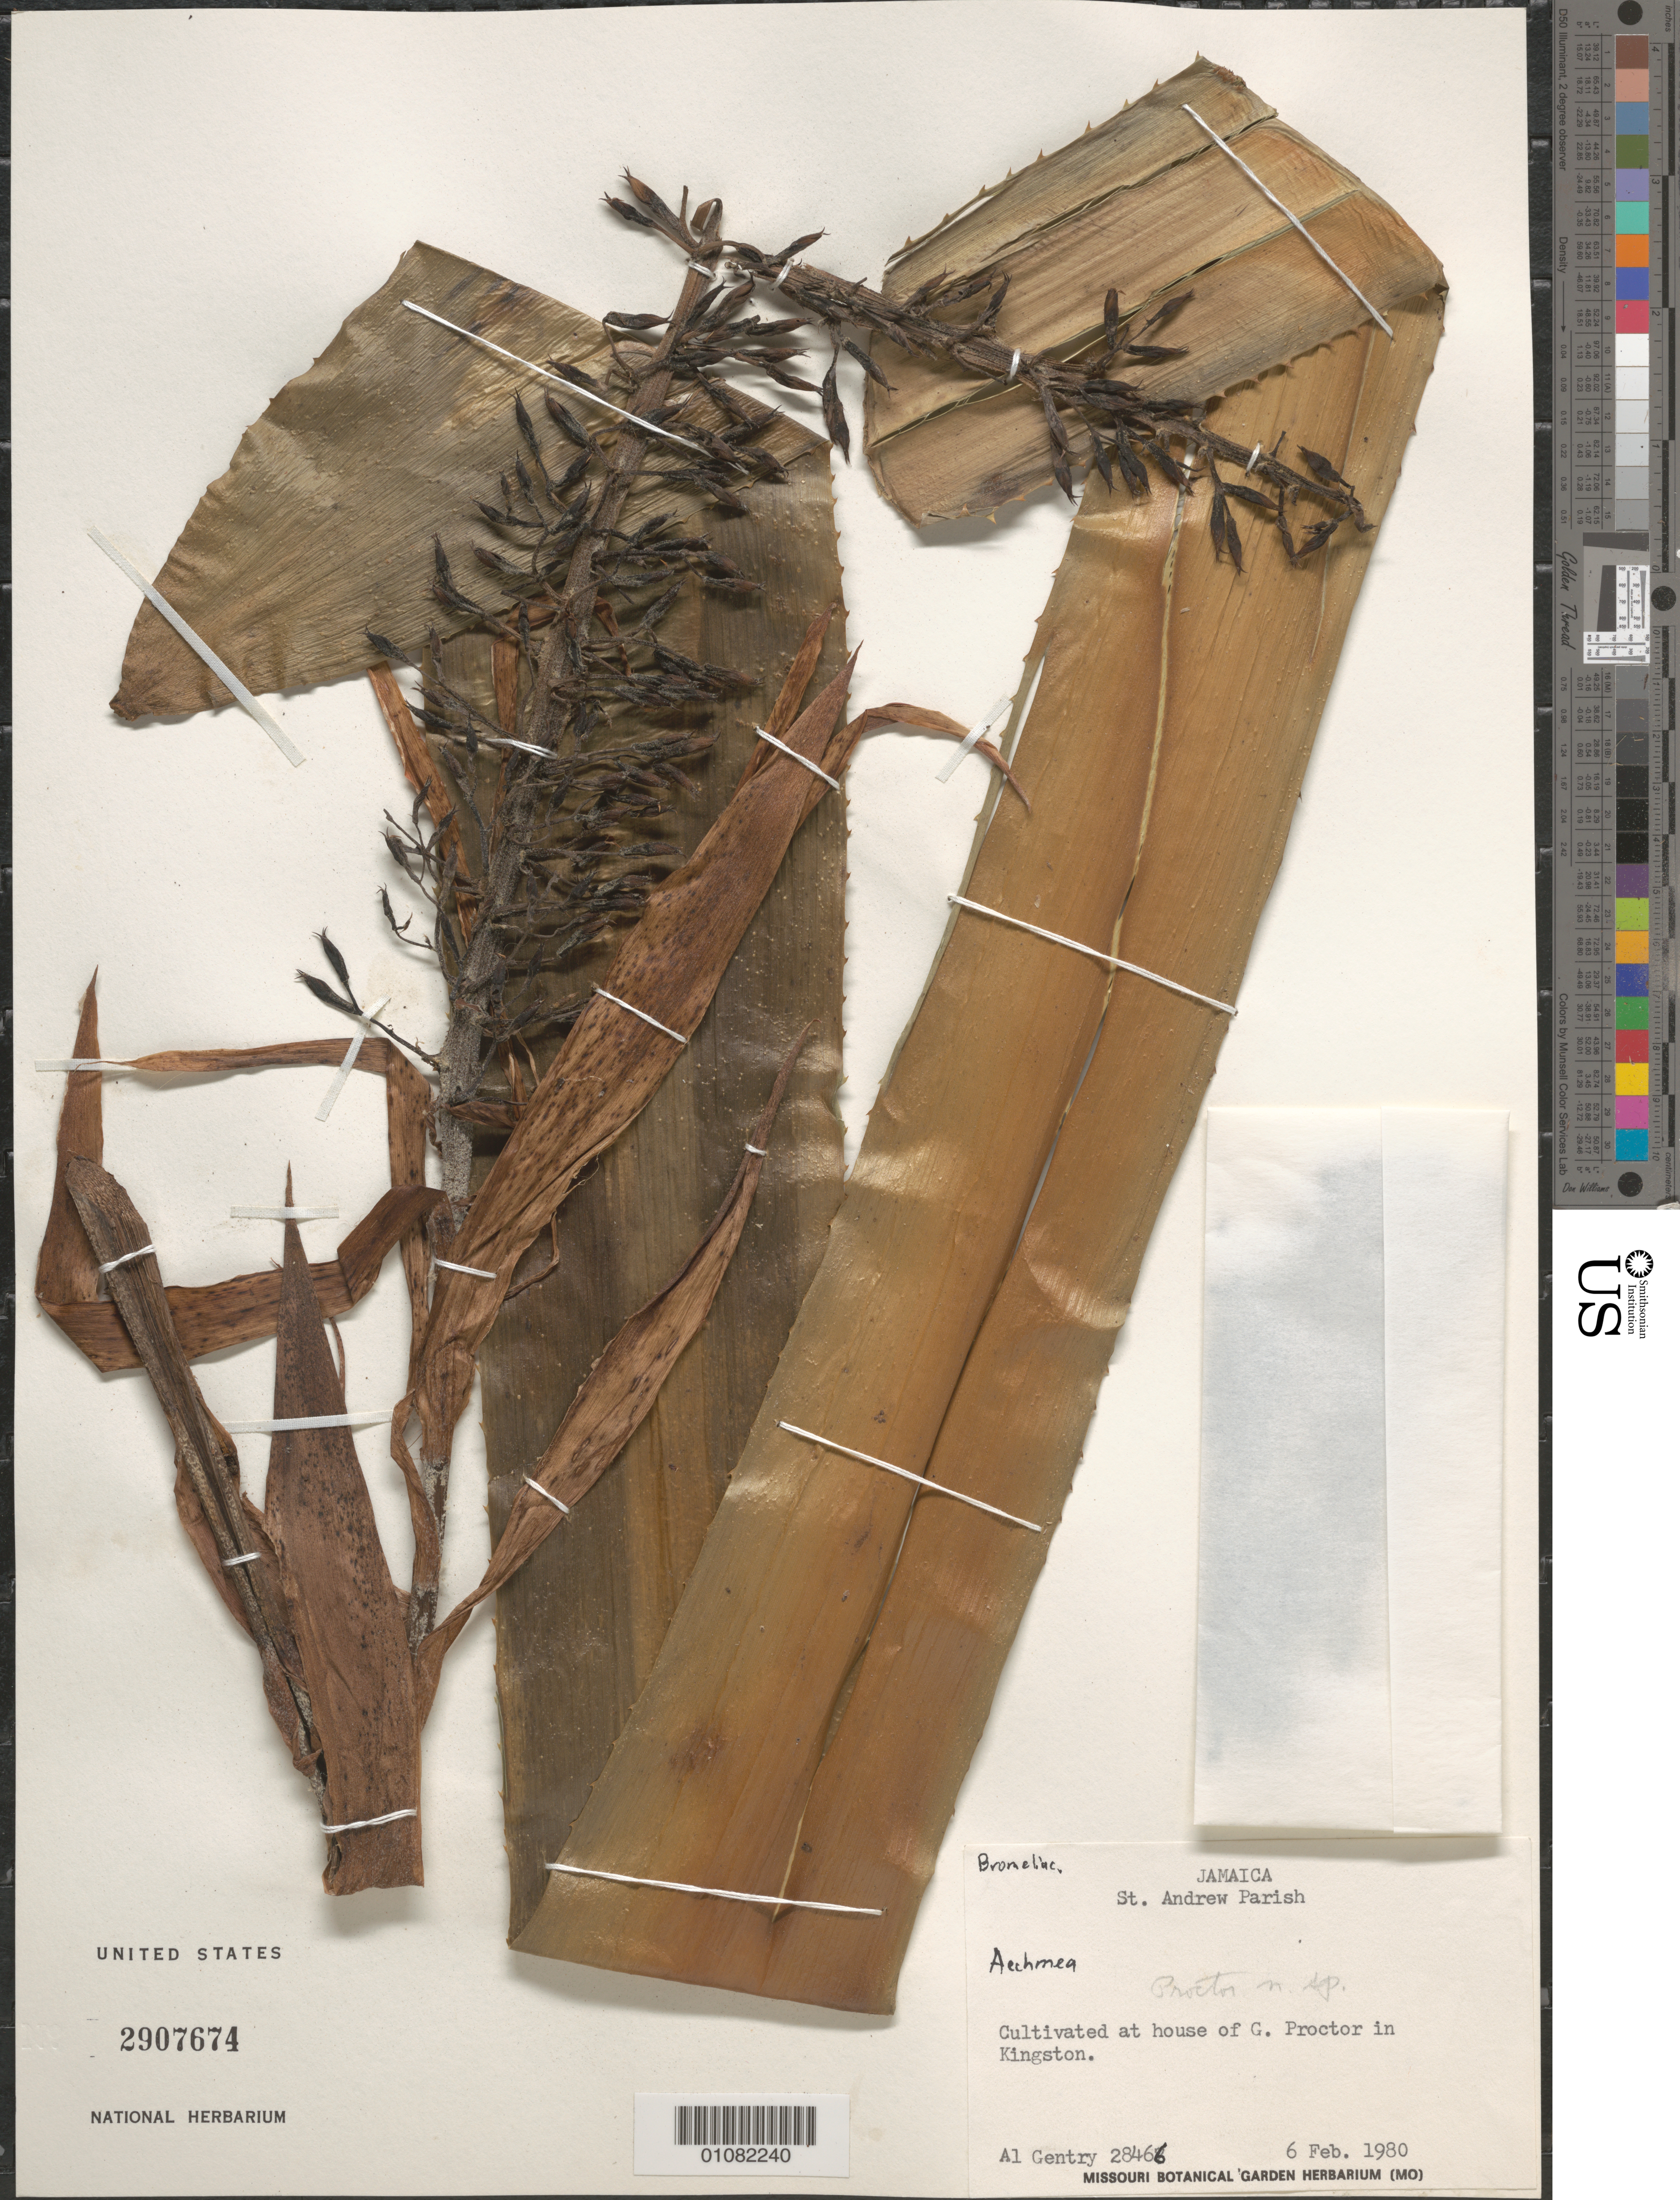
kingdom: Plantae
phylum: Tracheophyta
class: Liliopsida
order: Poales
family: Bromeliaceae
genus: Aechmea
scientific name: Aechmea decurva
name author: Proctor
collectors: A. H. Gentry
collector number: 28466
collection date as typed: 06 Feb 1980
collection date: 1980-02-06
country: Jamaica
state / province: Saint Ann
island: Jamaica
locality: house of G. Proctor in Kingston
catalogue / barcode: US 2907674